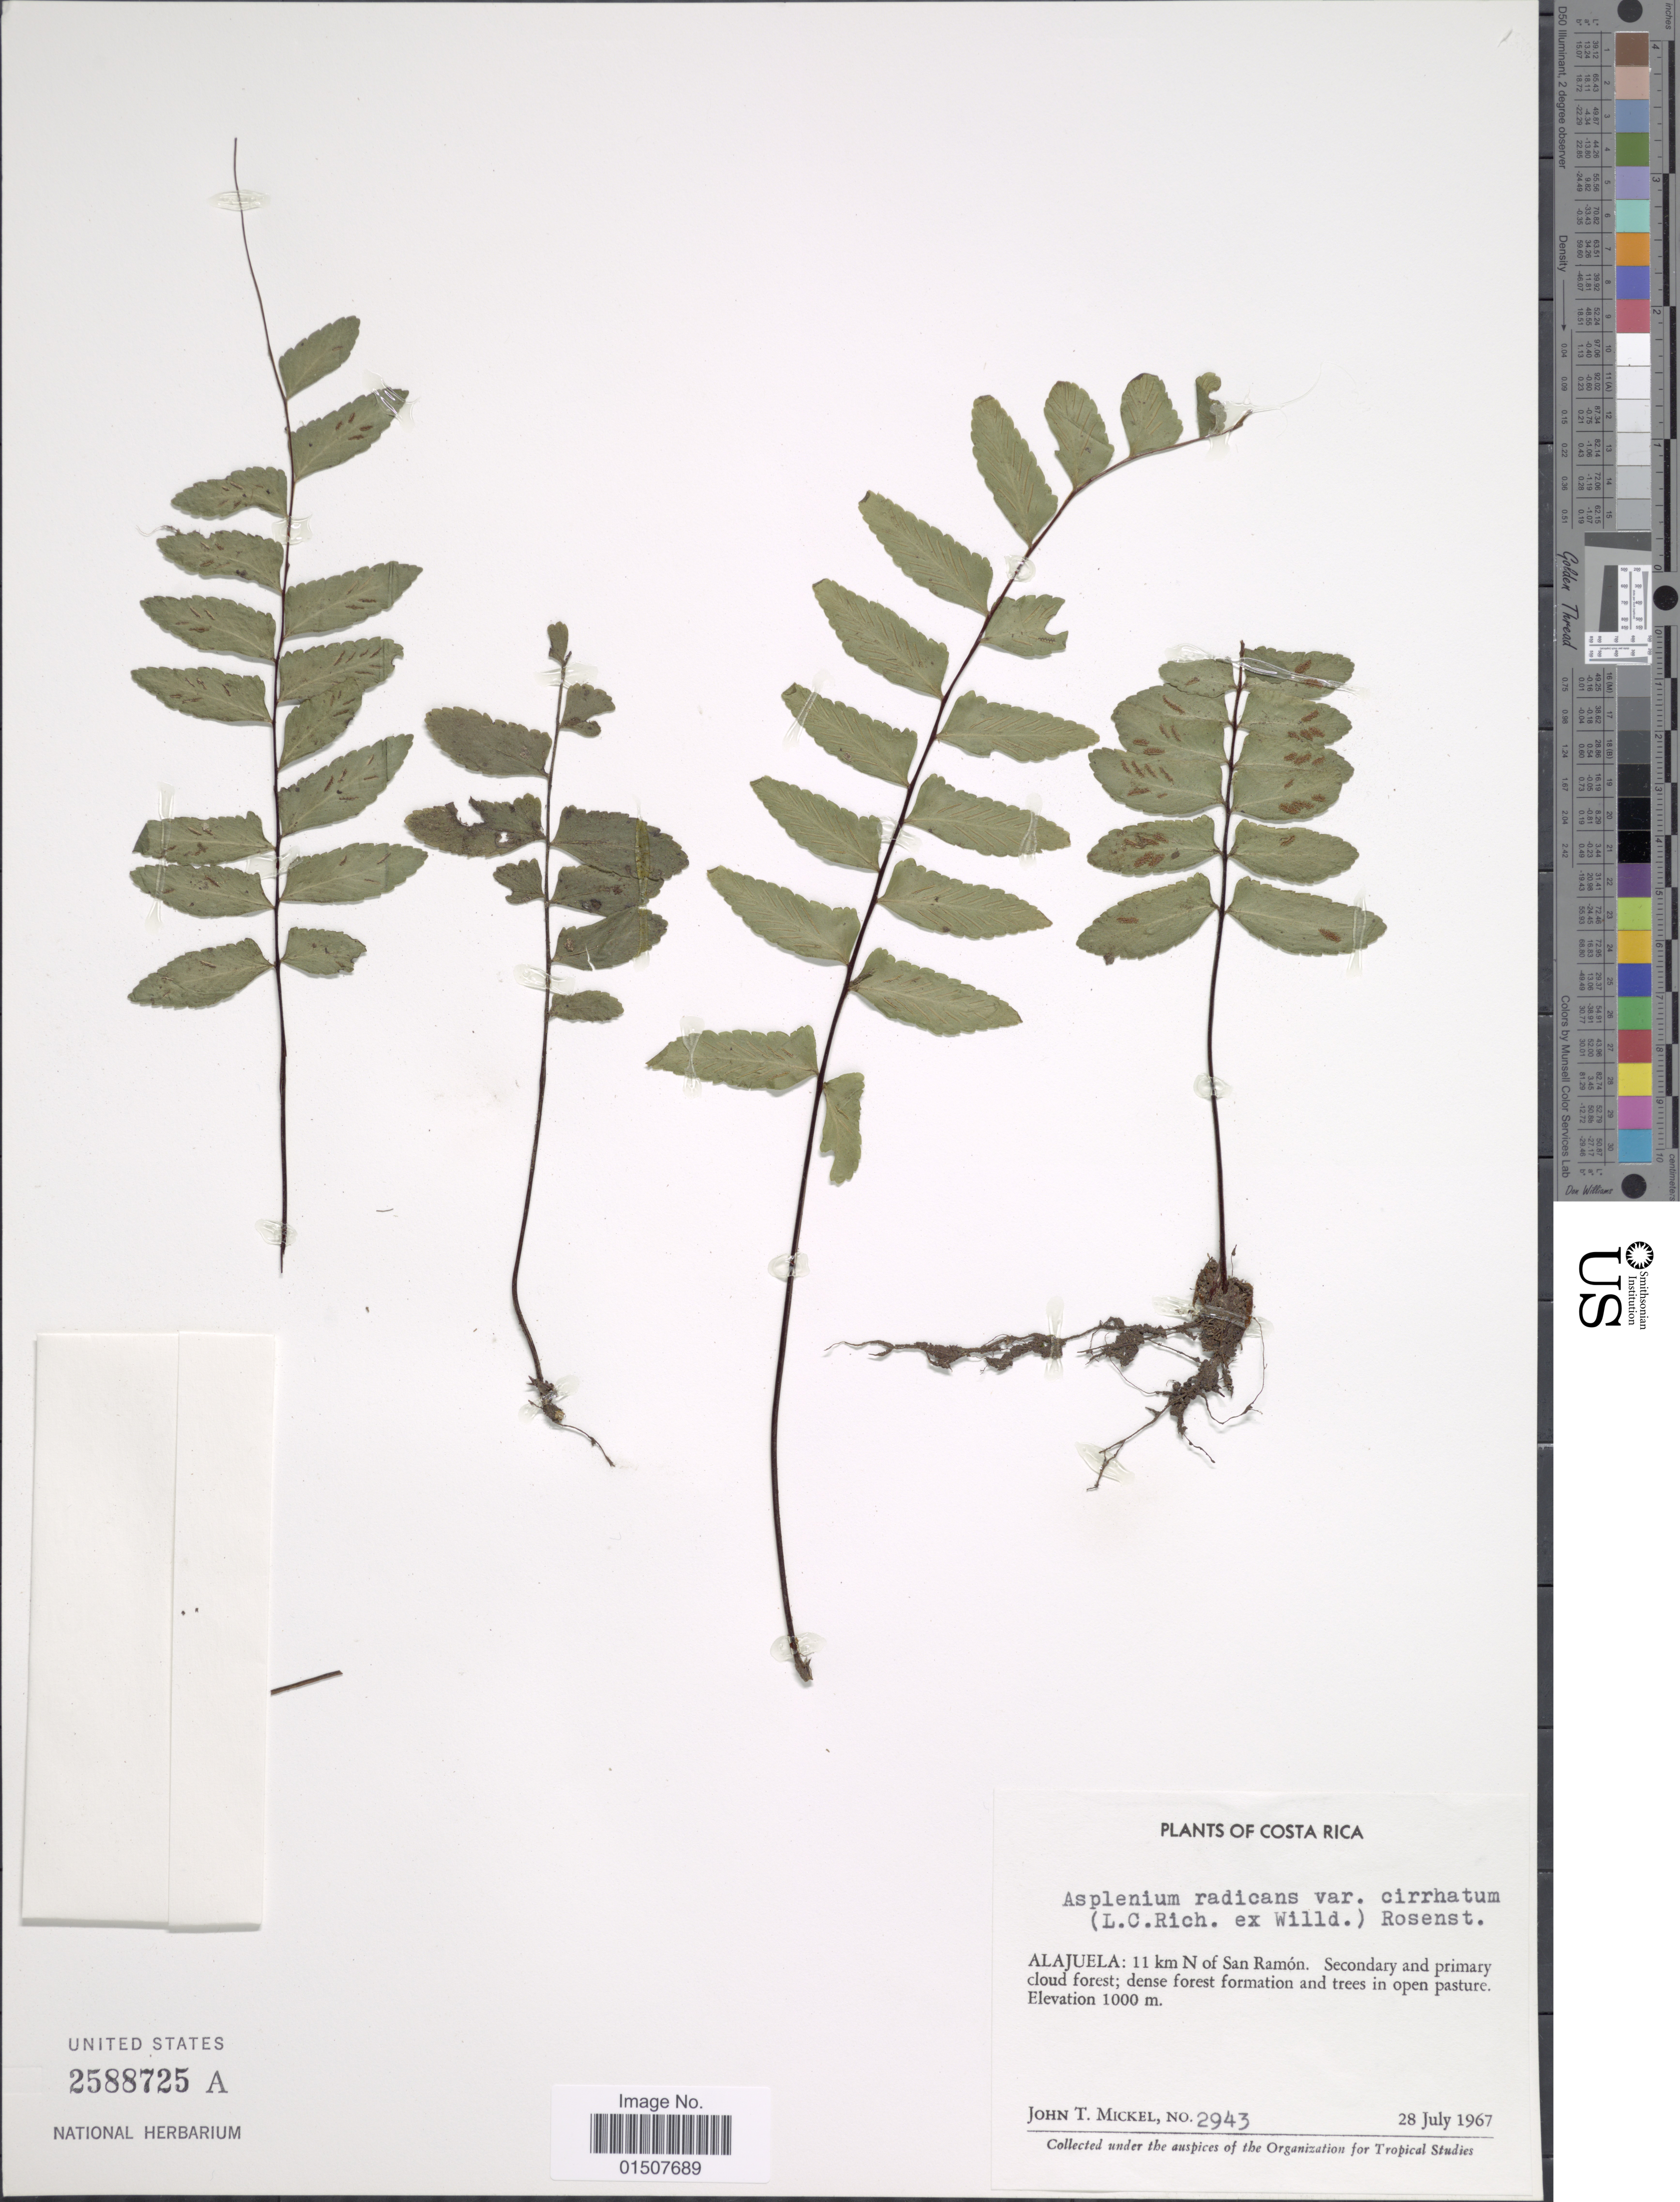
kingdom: Plantae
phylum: Tracheophyta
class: Polypodiopsida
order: Polypodiales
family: Aspleniaceae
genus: Asplenium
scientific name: Asplenium radicans var. cirrhatum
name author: (Rich. ex Willd.) Rosenst.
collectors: J. T. Mickel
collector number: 2943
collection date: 1967-07-28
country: Costa Rica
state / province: Alajuela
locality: Alajuela: 11 km N of San Ramon.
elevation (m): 1000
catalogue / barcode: US 2588725A